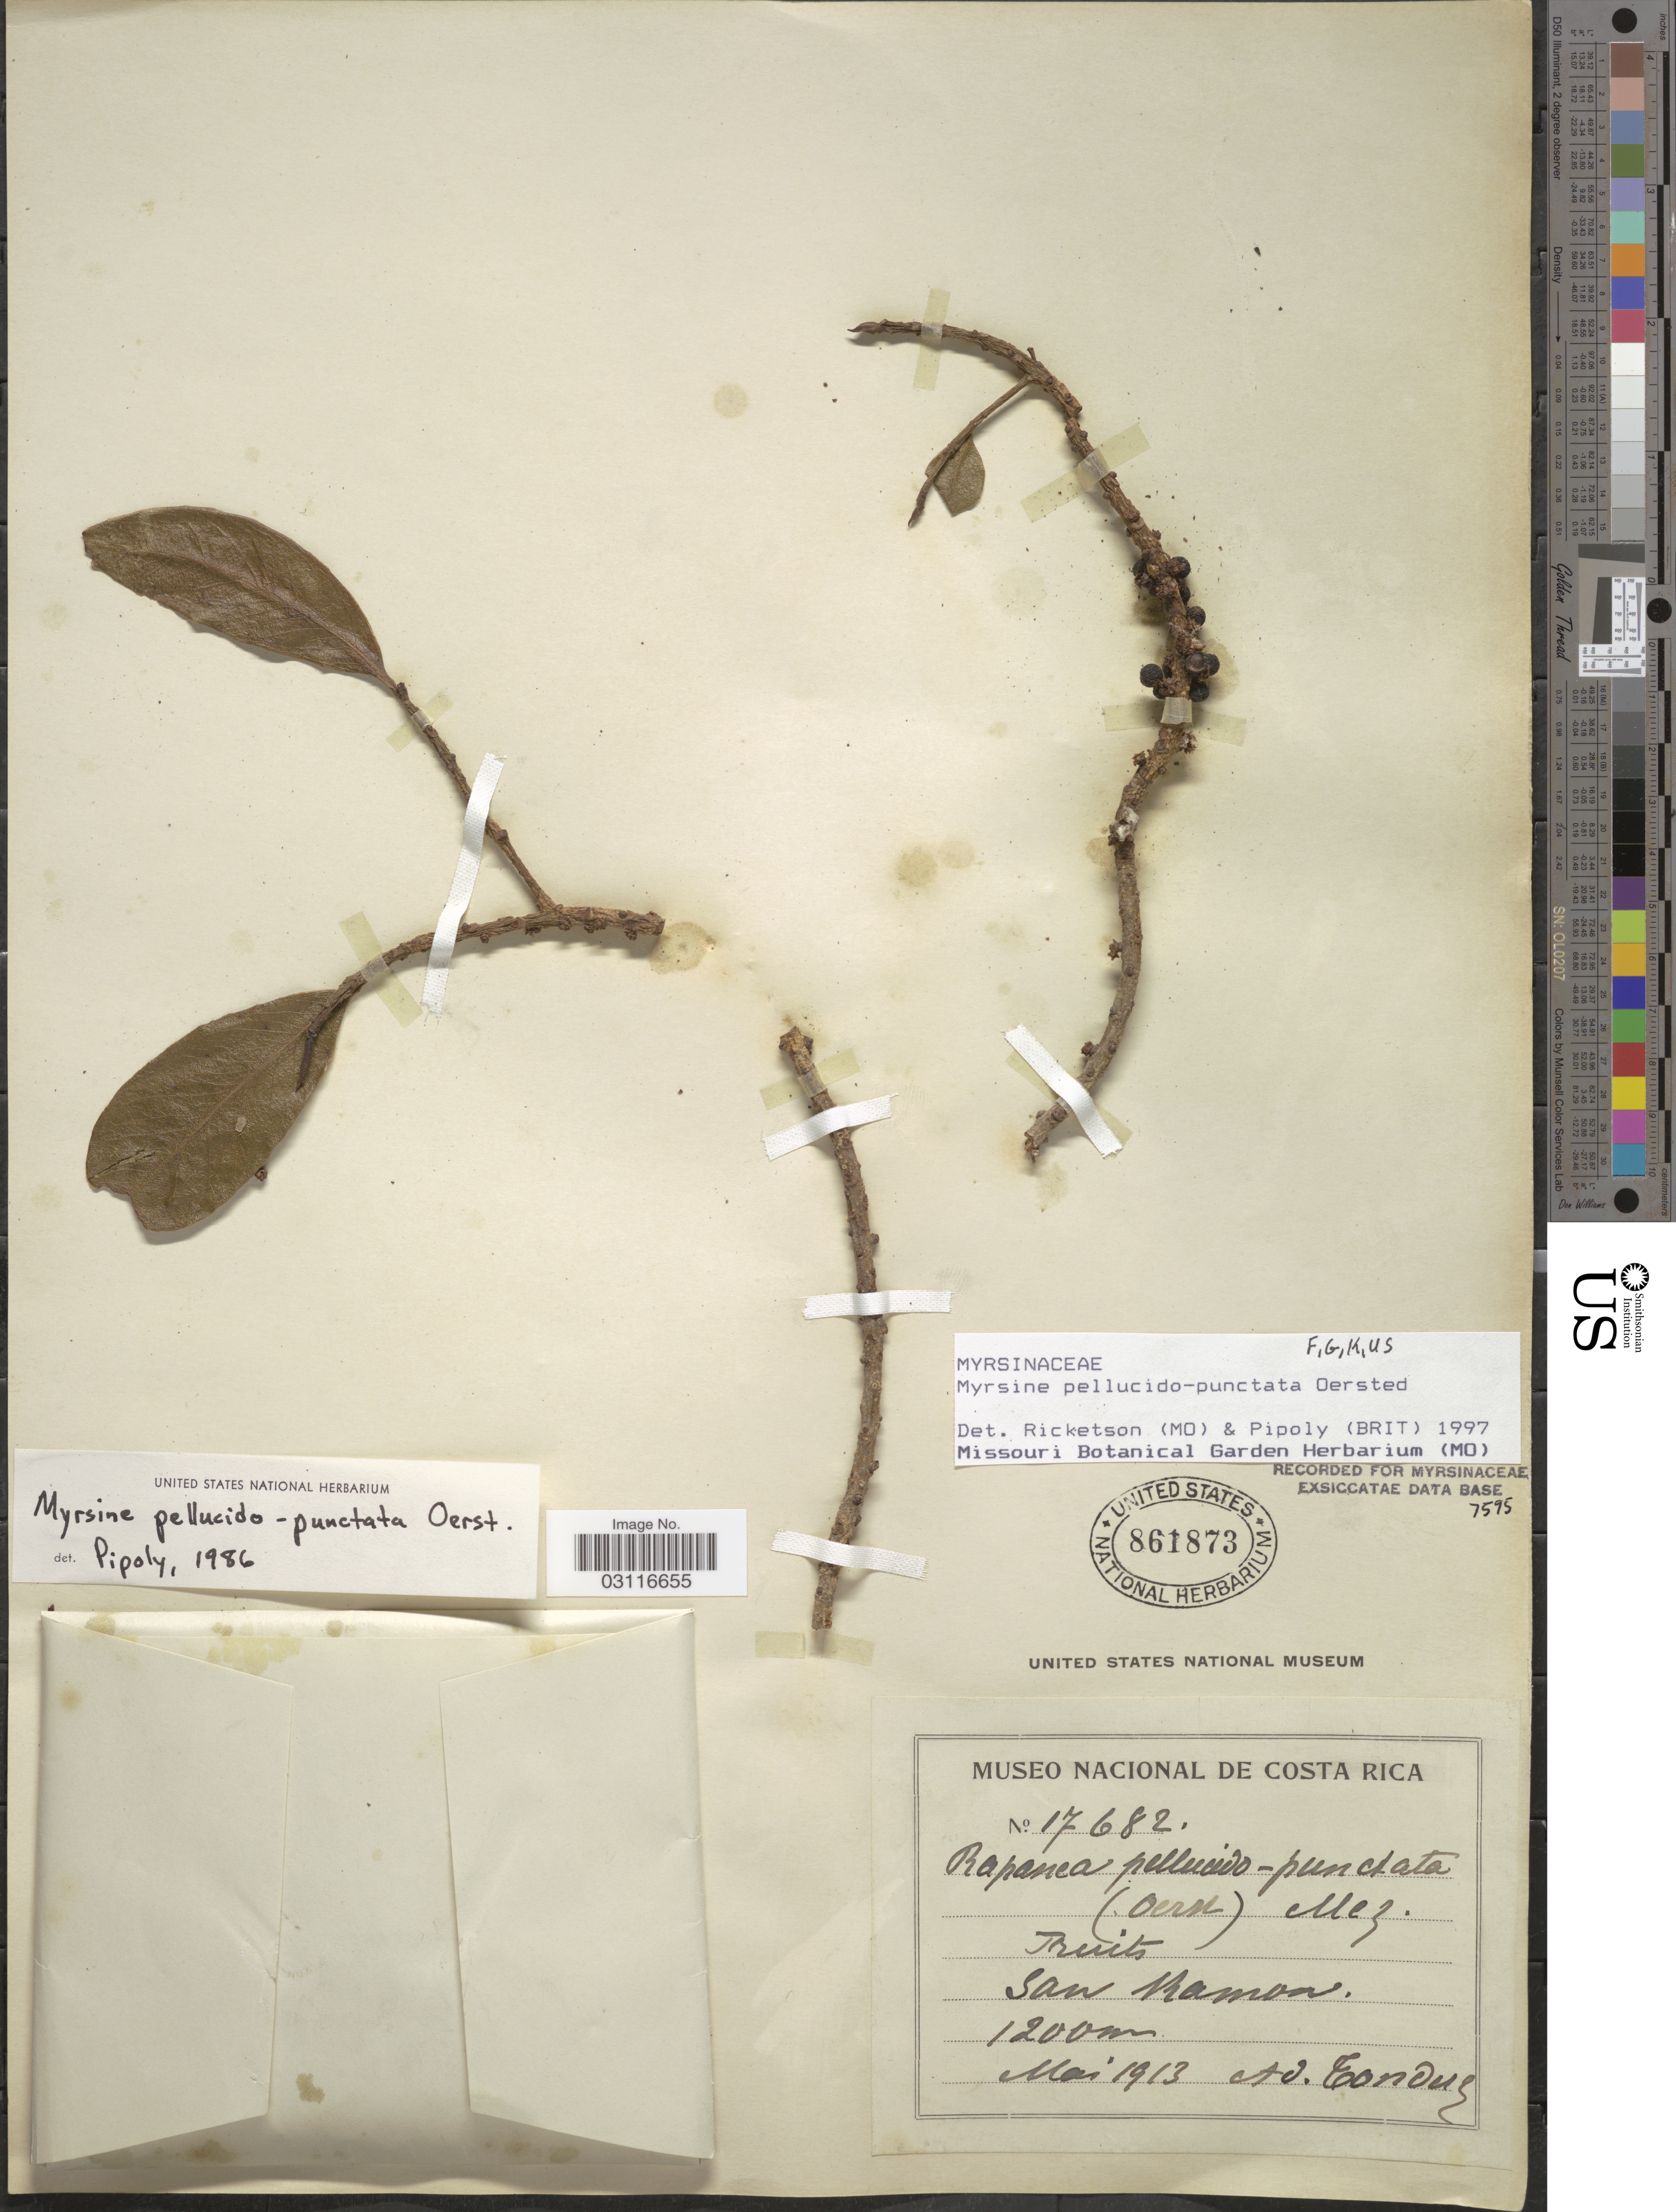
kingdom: Plantae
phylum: Tracheophyta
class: Magnoliopsida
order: Ericales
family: Primulaceae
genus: Myrsine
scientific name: Myrsine pellucido-punctata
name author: Oerst.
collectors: A. Tonduz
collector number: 17682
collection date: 1913-05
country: Costa Rica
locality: San Ramon.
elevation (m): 1200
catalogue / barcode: US 861873